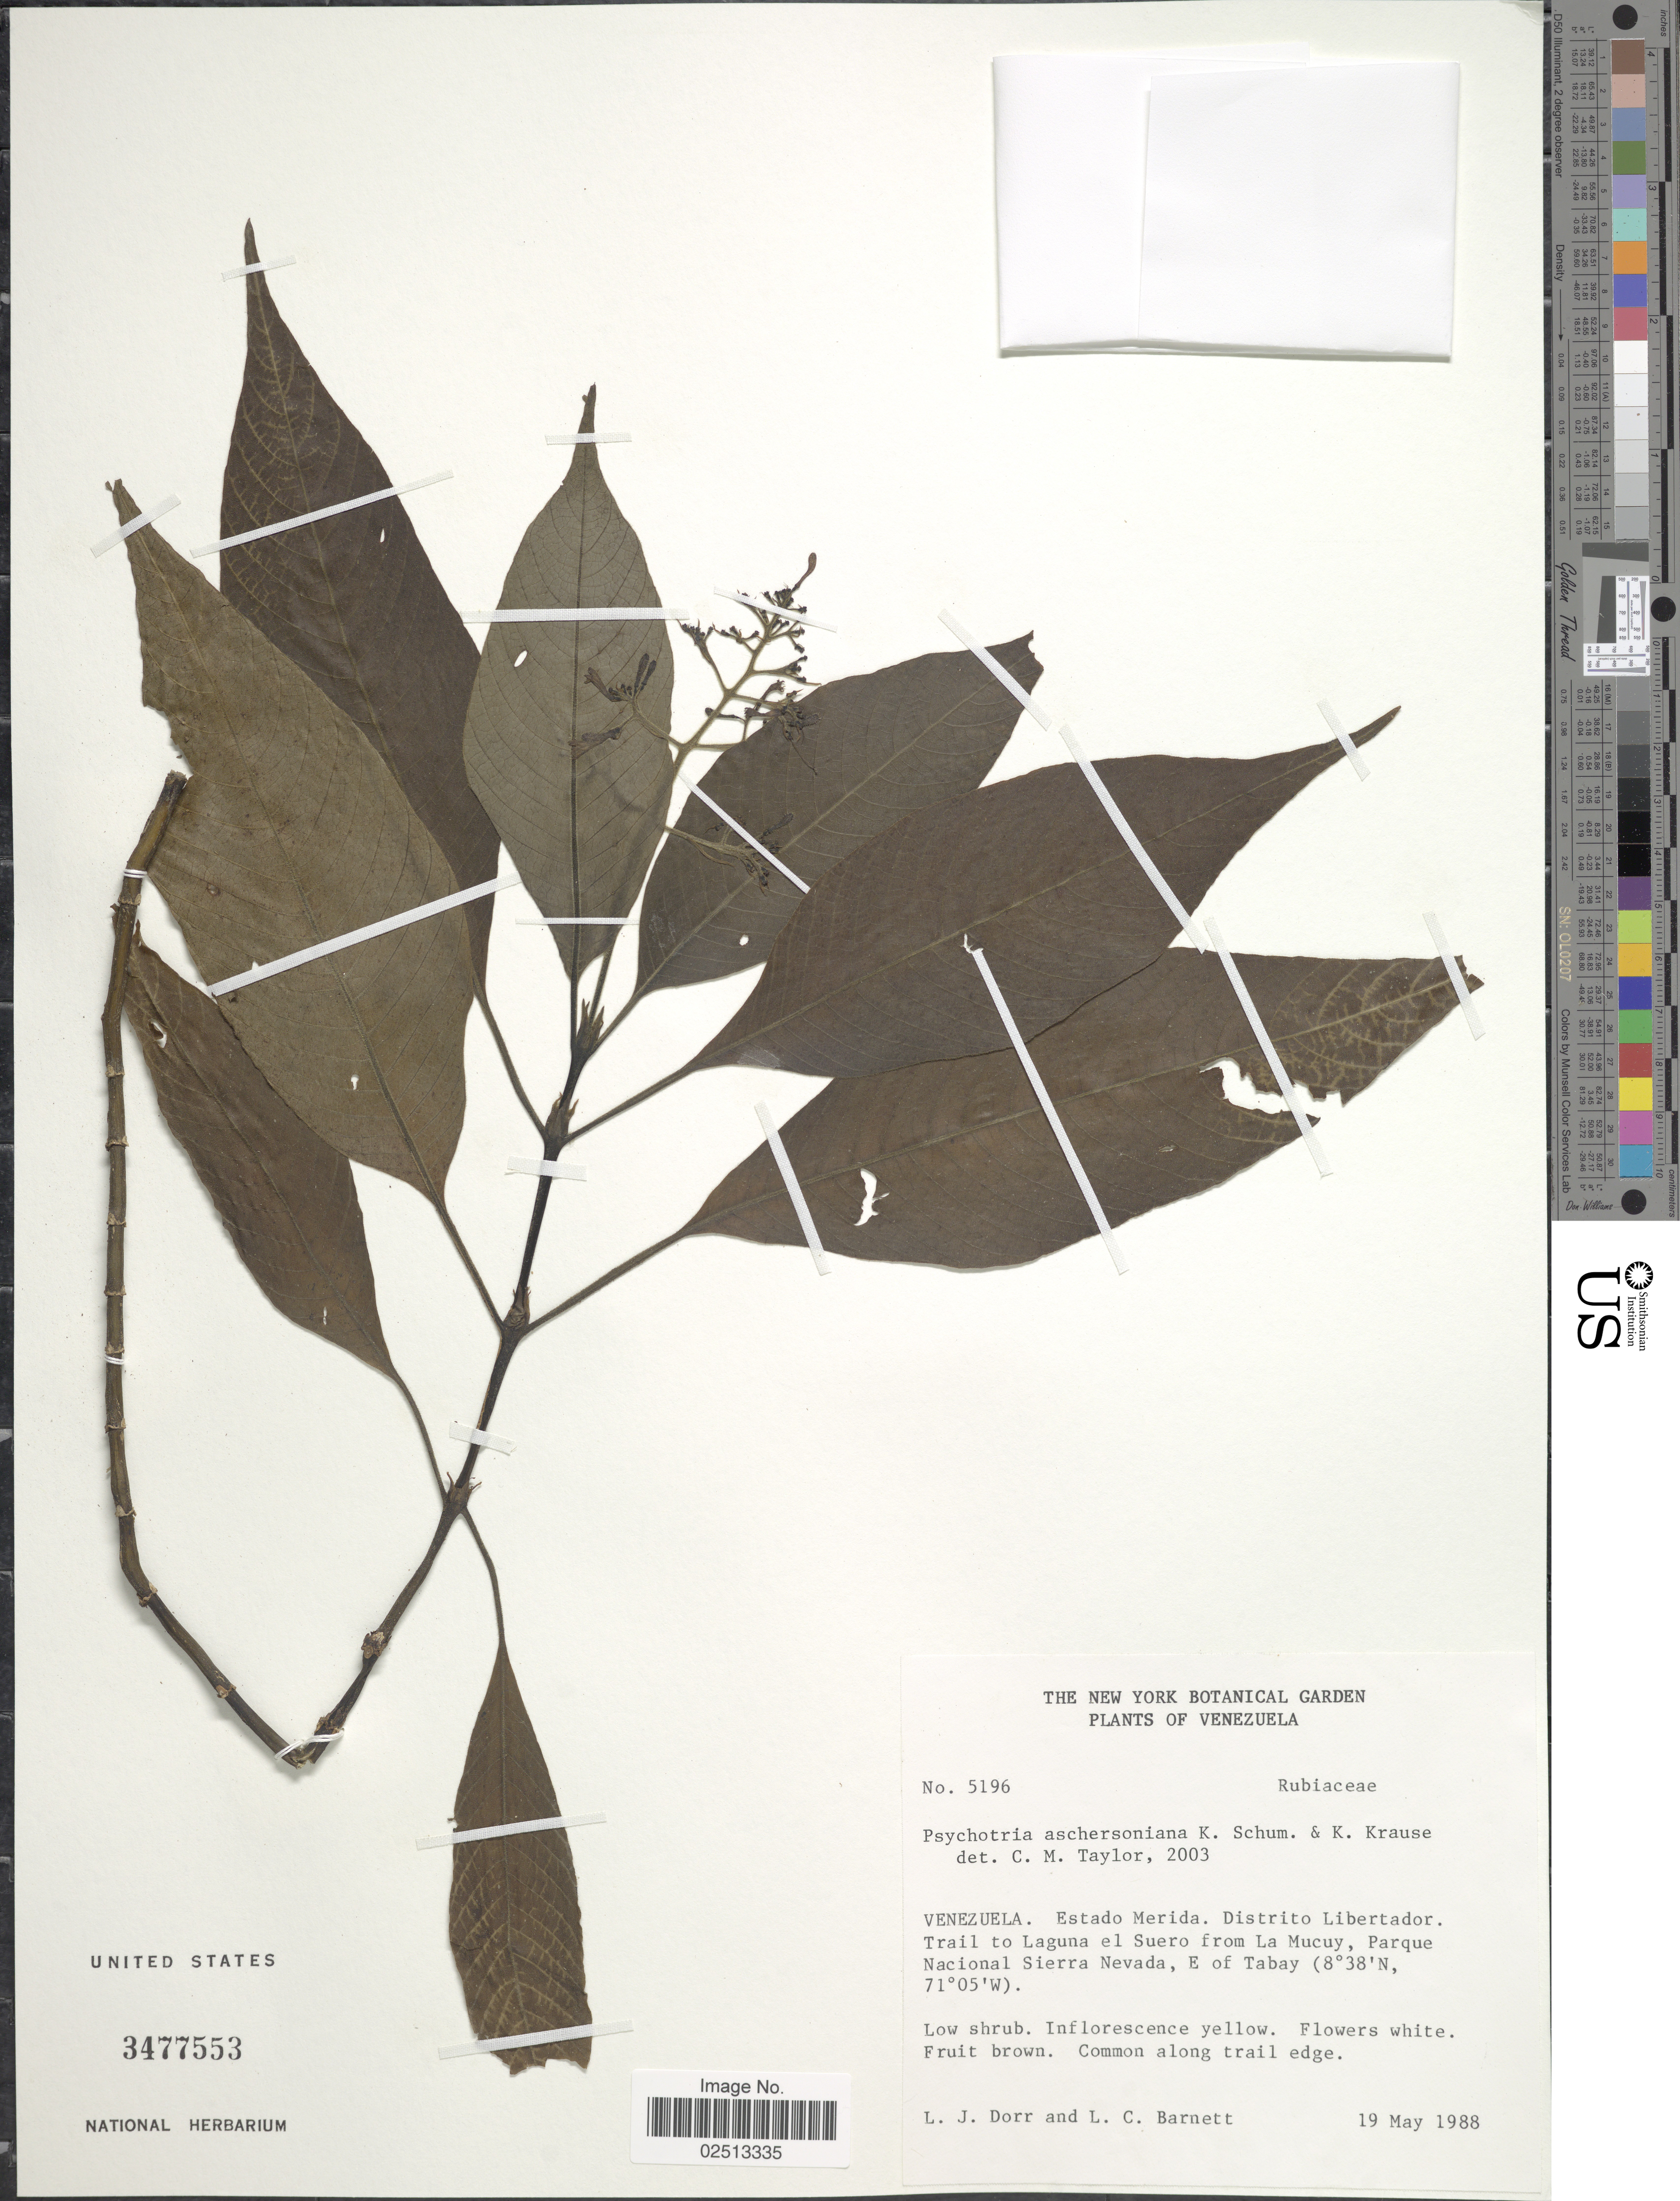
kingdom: Plantae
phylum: Tracheophyta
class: Magnoliopsida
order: Gentianales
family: Rubiaceae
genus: Psychotria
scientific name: Psychotria aschersoniana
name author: K. Schum. & K. Krause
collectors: L. J. Dorr & L. C. Barnett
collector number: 5196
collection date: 1988-05-19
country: Venezuela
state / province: Mérida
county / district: Libertador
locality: Trail to Laguna el Suero from La Mucuy, Parque Nacional Sierra Nevada, E of Tabay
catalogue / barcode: US 3477553